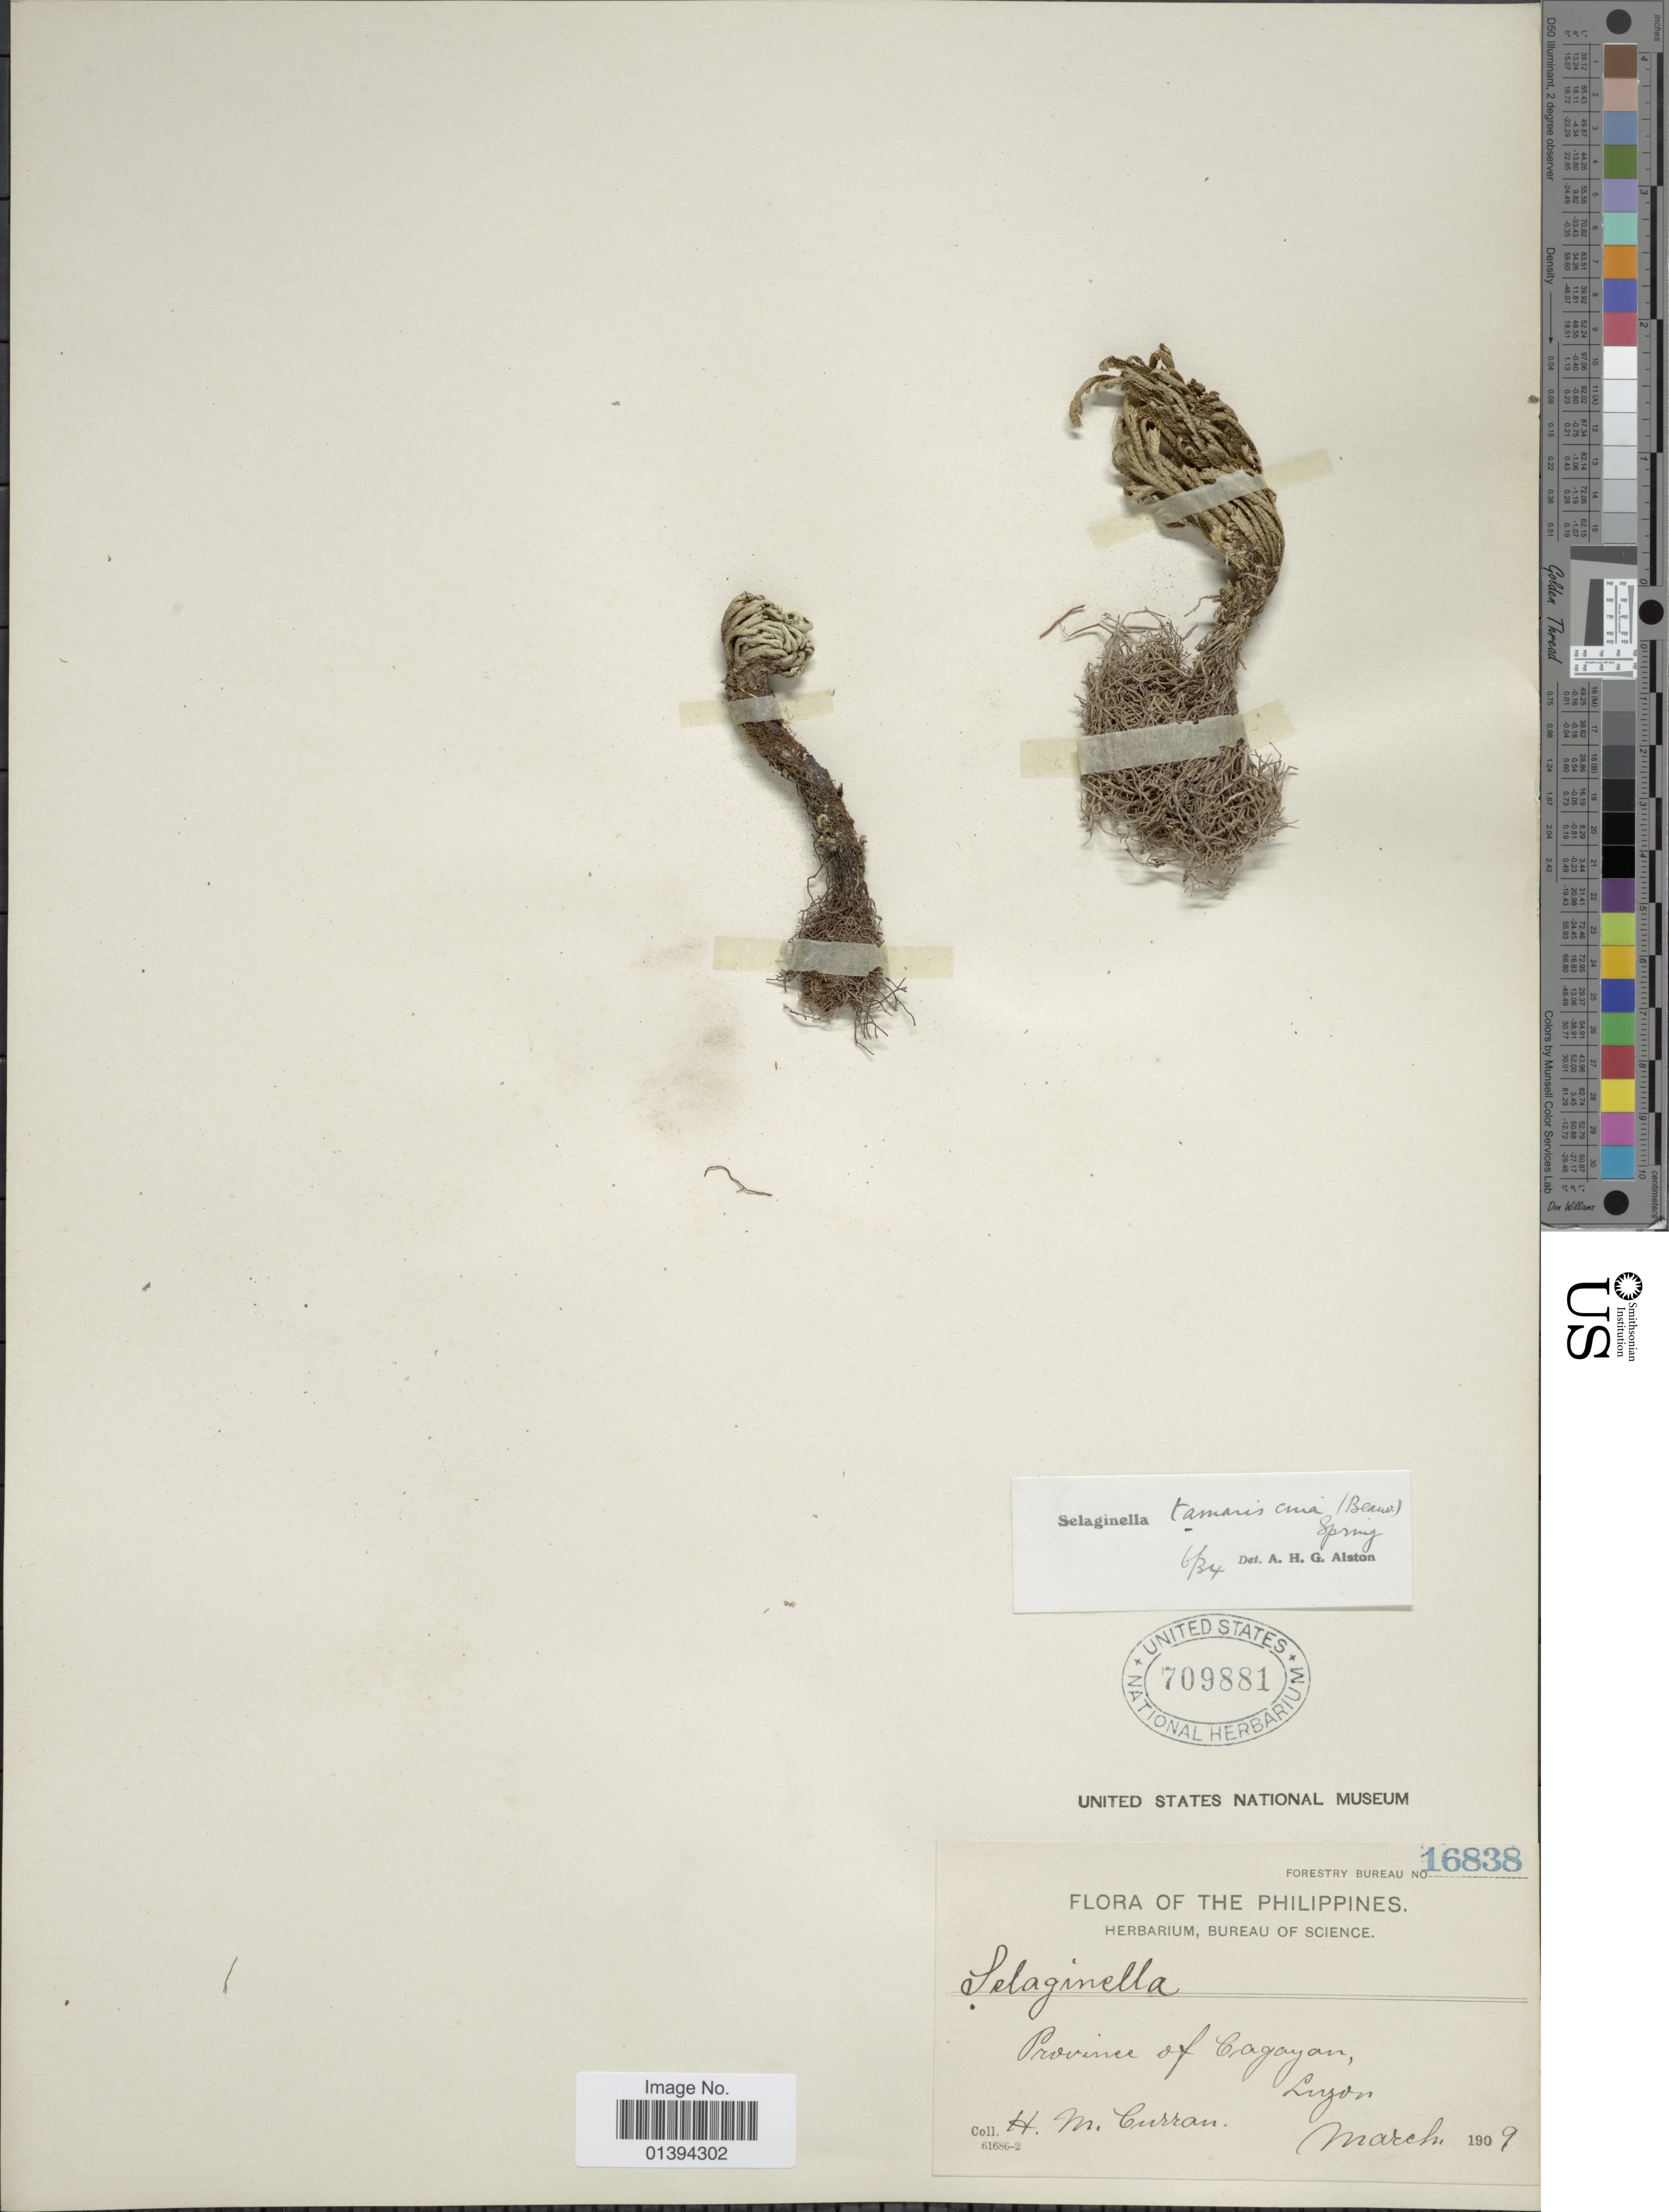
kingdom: Plantae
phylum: Tracheophyta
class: Lycopodiopsida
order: Selaginellales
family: Selaginellaceae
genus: Selaginella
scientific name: Selaginella tamariscina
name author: (P. Beauv.) Spring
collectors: H. M. Curran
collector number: Forestry Bureau 16838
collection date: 1909-03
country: Philippines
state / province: Central Luzon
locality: Province of Cagayan, Luzon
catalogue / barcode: US 709881